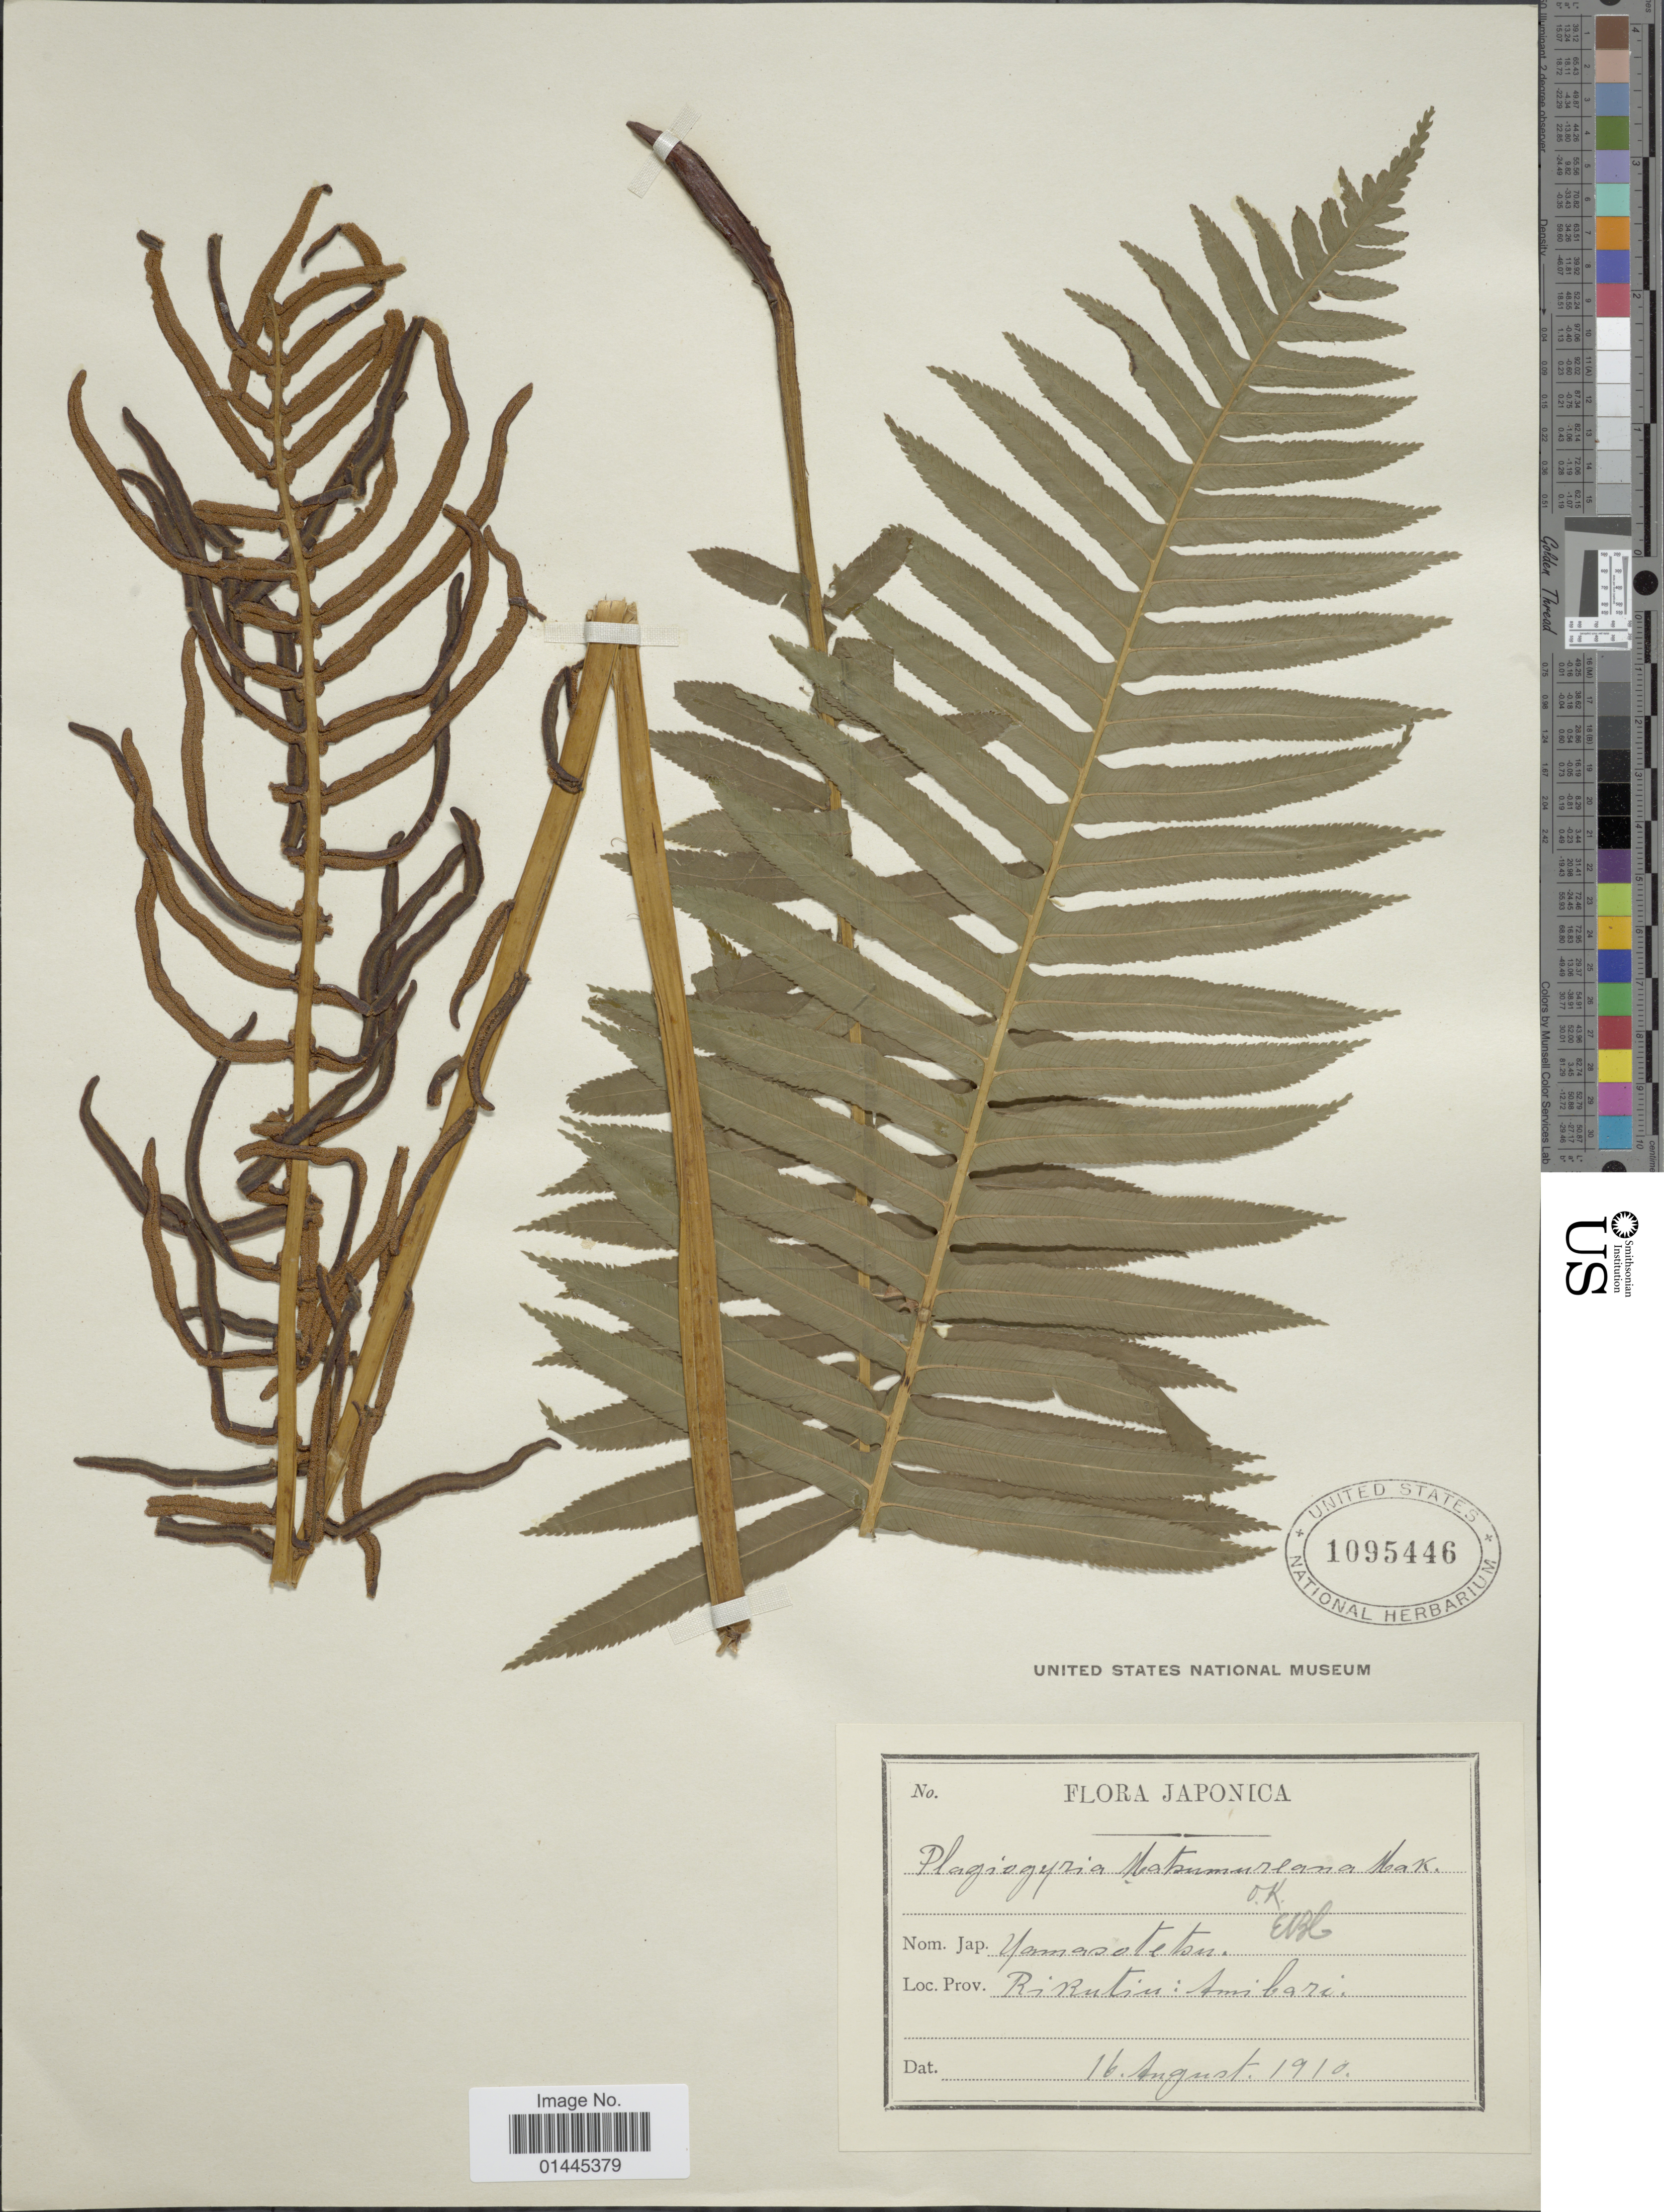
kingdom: Plantae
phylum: Tracheophyta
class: Polypodiopsida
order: Cyatheales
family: Plagiogyriaceae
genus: Plagiogyria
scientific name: Plagiogyria matsumureana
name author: (Makino) Makino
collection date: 1910-08-16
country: Japan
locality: Japonica, Rikutsu: Amibari.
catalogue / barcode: US 1095446